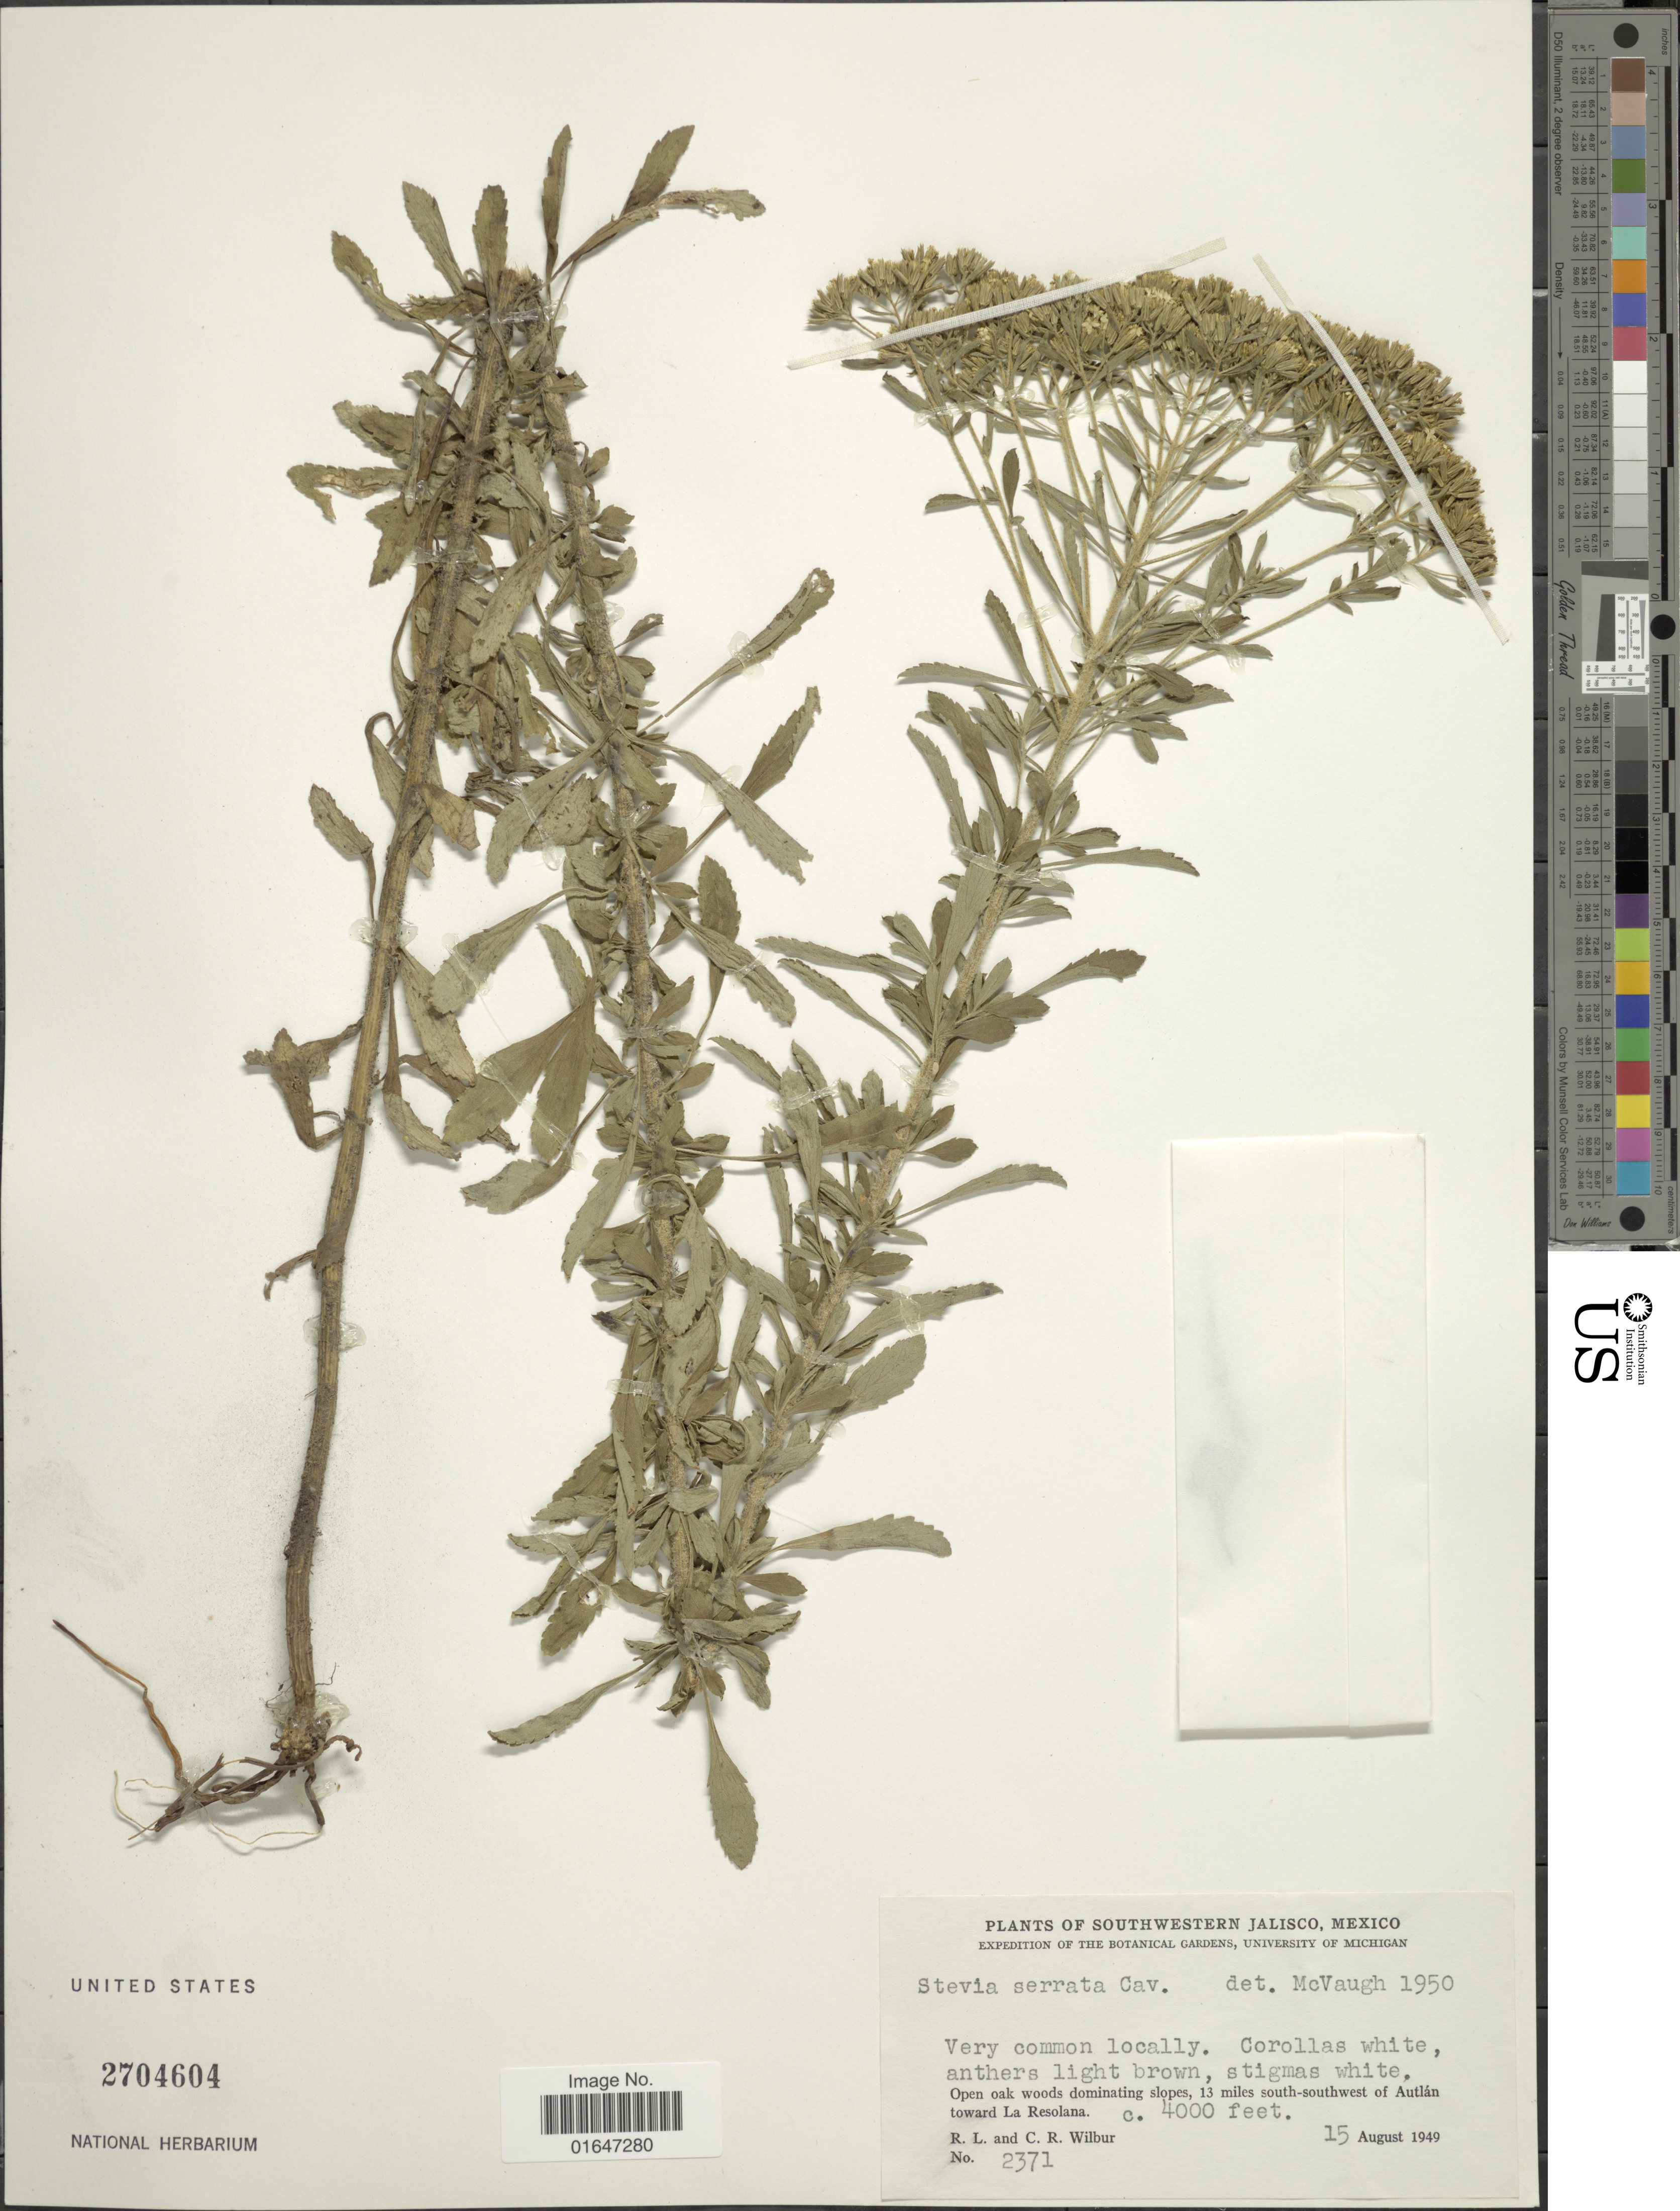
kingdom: Plantae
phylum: Tracheophyta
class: Magnoliopsida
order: Asterales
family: Asteraceae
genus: Stevia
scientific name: Stevia serrata var. serrata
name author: Cav.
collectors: R. L. Wilbur & C. Wilbur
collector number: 2371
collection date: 1949-08-15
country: Mexico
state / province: Jalisco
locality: Southwestern Jalisco, 13 miles south - southwest of Autlan toward La Resolana.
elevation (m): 1219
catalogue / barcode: US 2404604